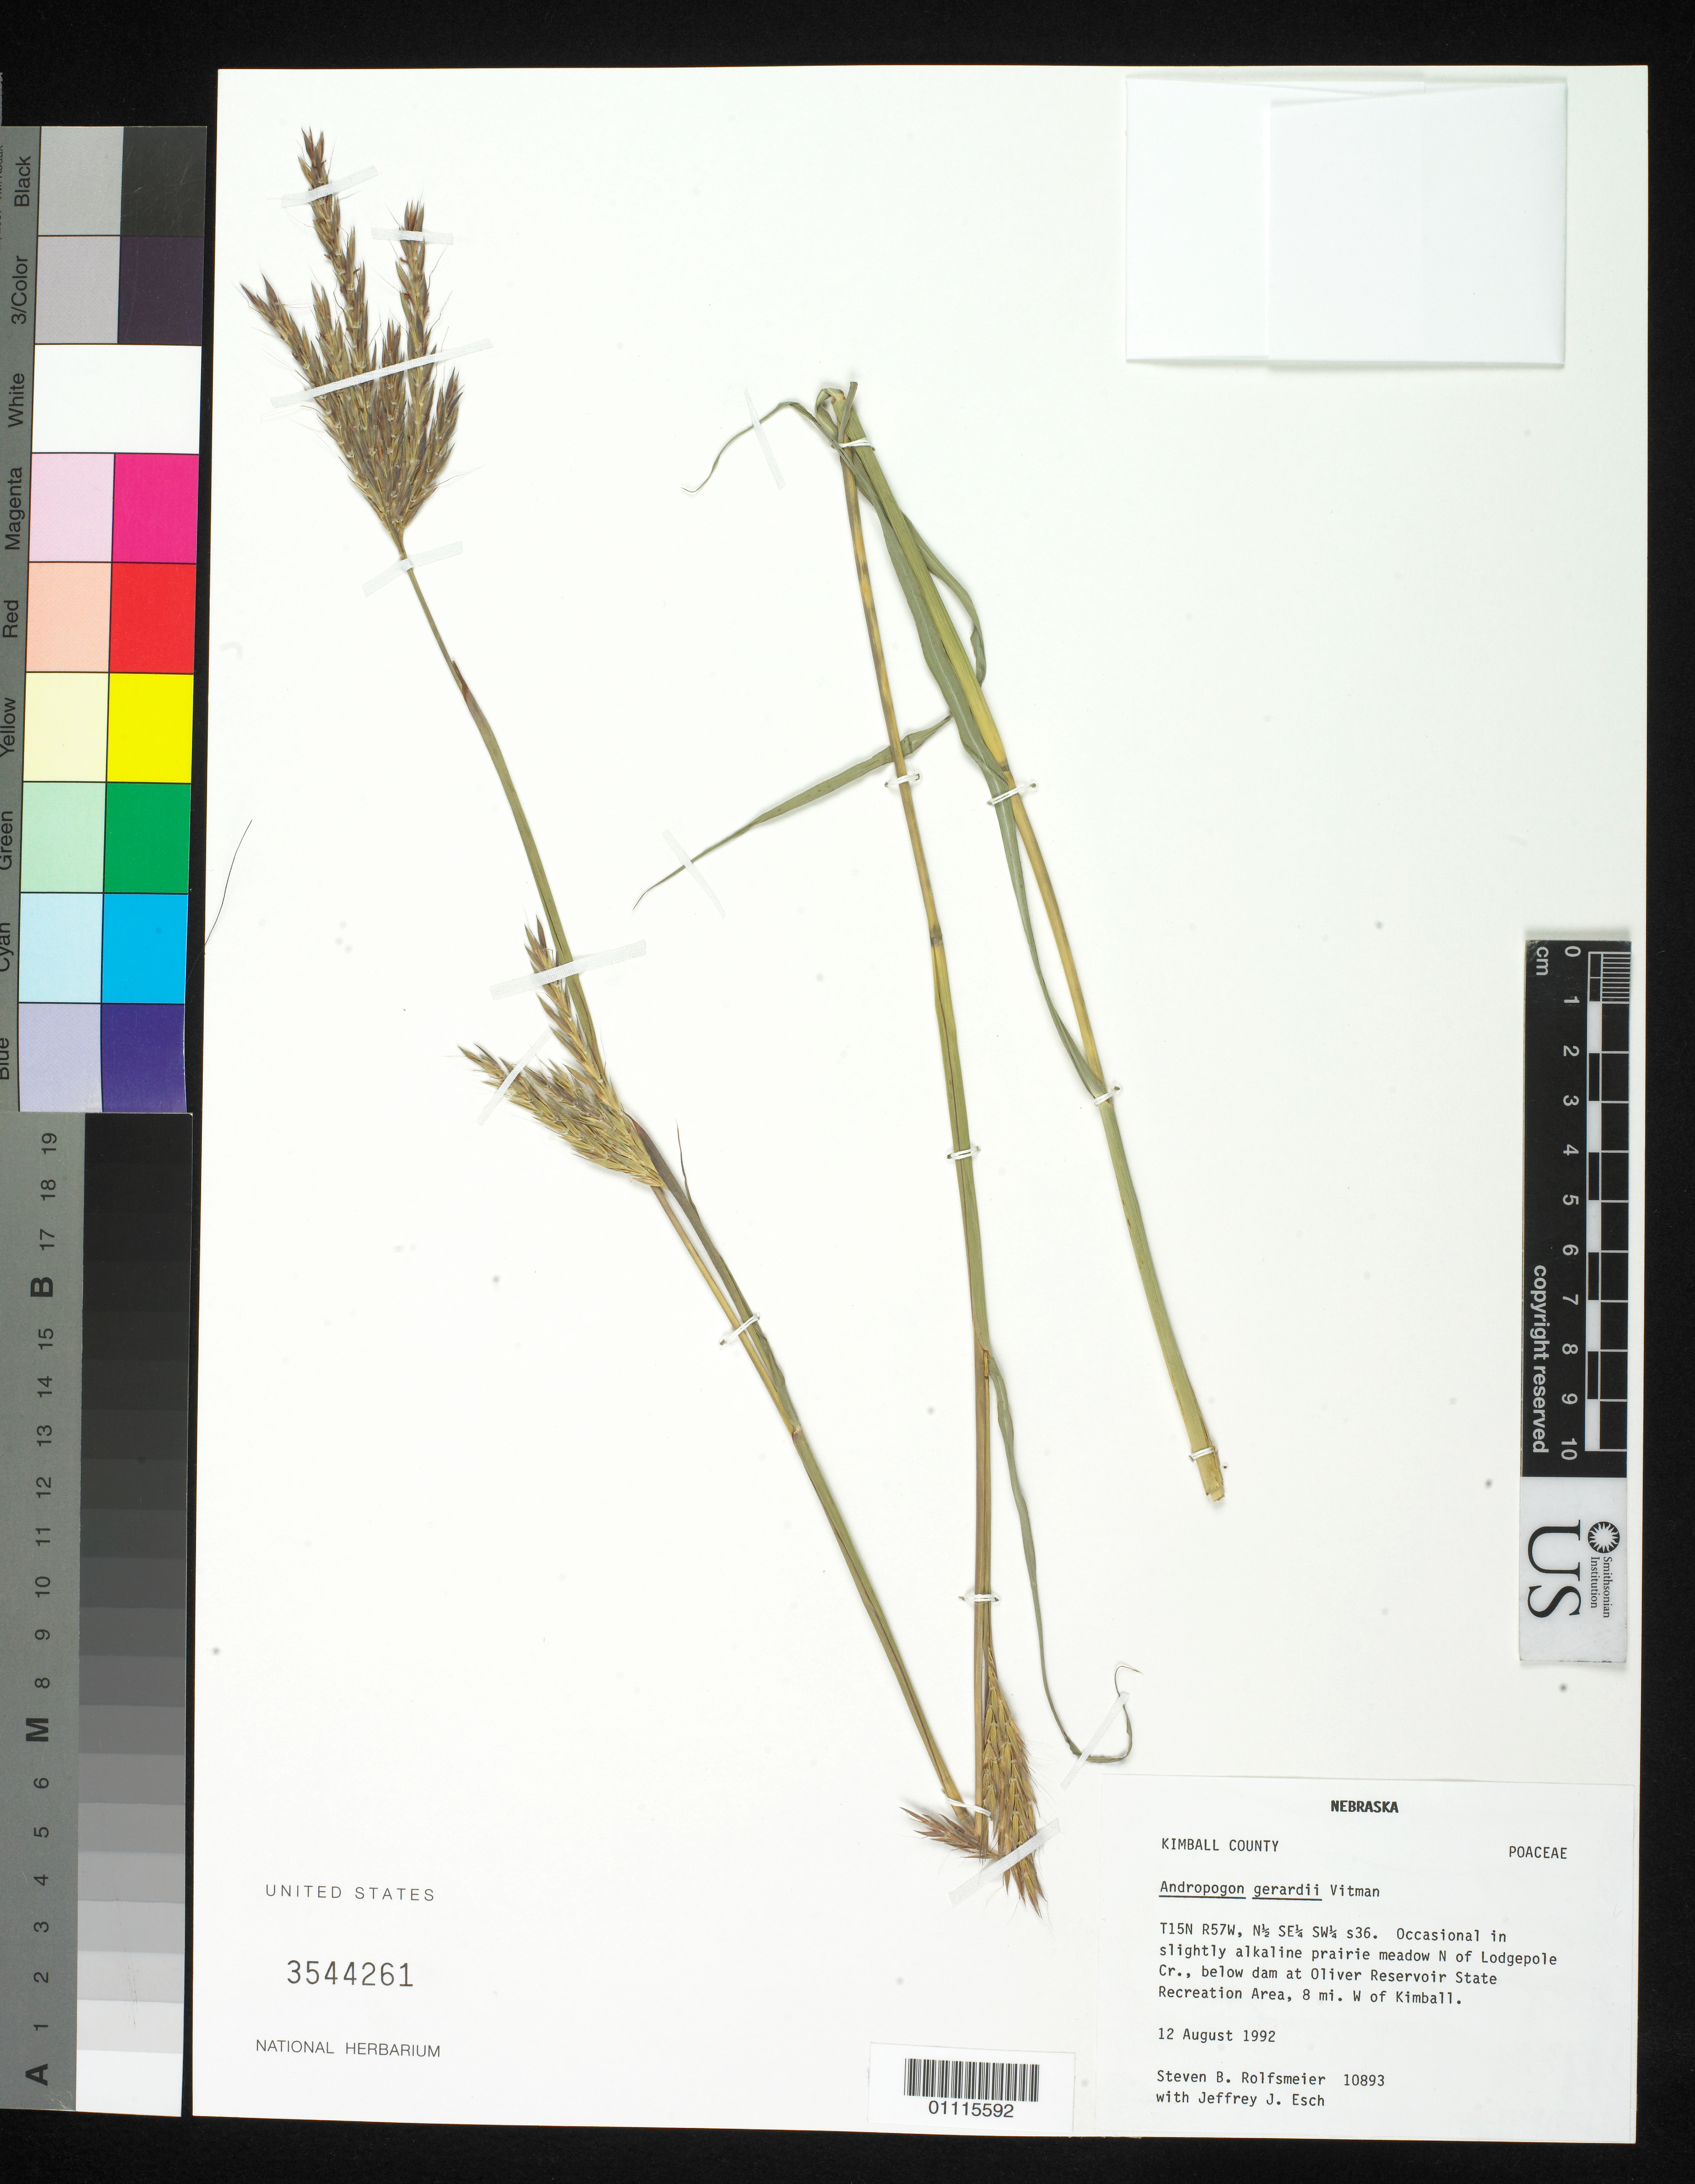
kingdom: Plantae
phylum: Tracheophyta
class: Liliopsida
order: Poales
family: Poaceae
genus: Andropogon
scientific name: Andropogon gerardii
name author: Vitman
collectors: S. Rolfsmeier & J. Esch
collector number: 10893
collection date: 1992-08-12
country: United States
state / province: Nebraska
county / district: Kimball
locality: N of Lodgepole Cr., below dam at Oliver Reservoire State Recreation Area, 8 mi. W of Kimball.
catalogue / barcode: US 3544261